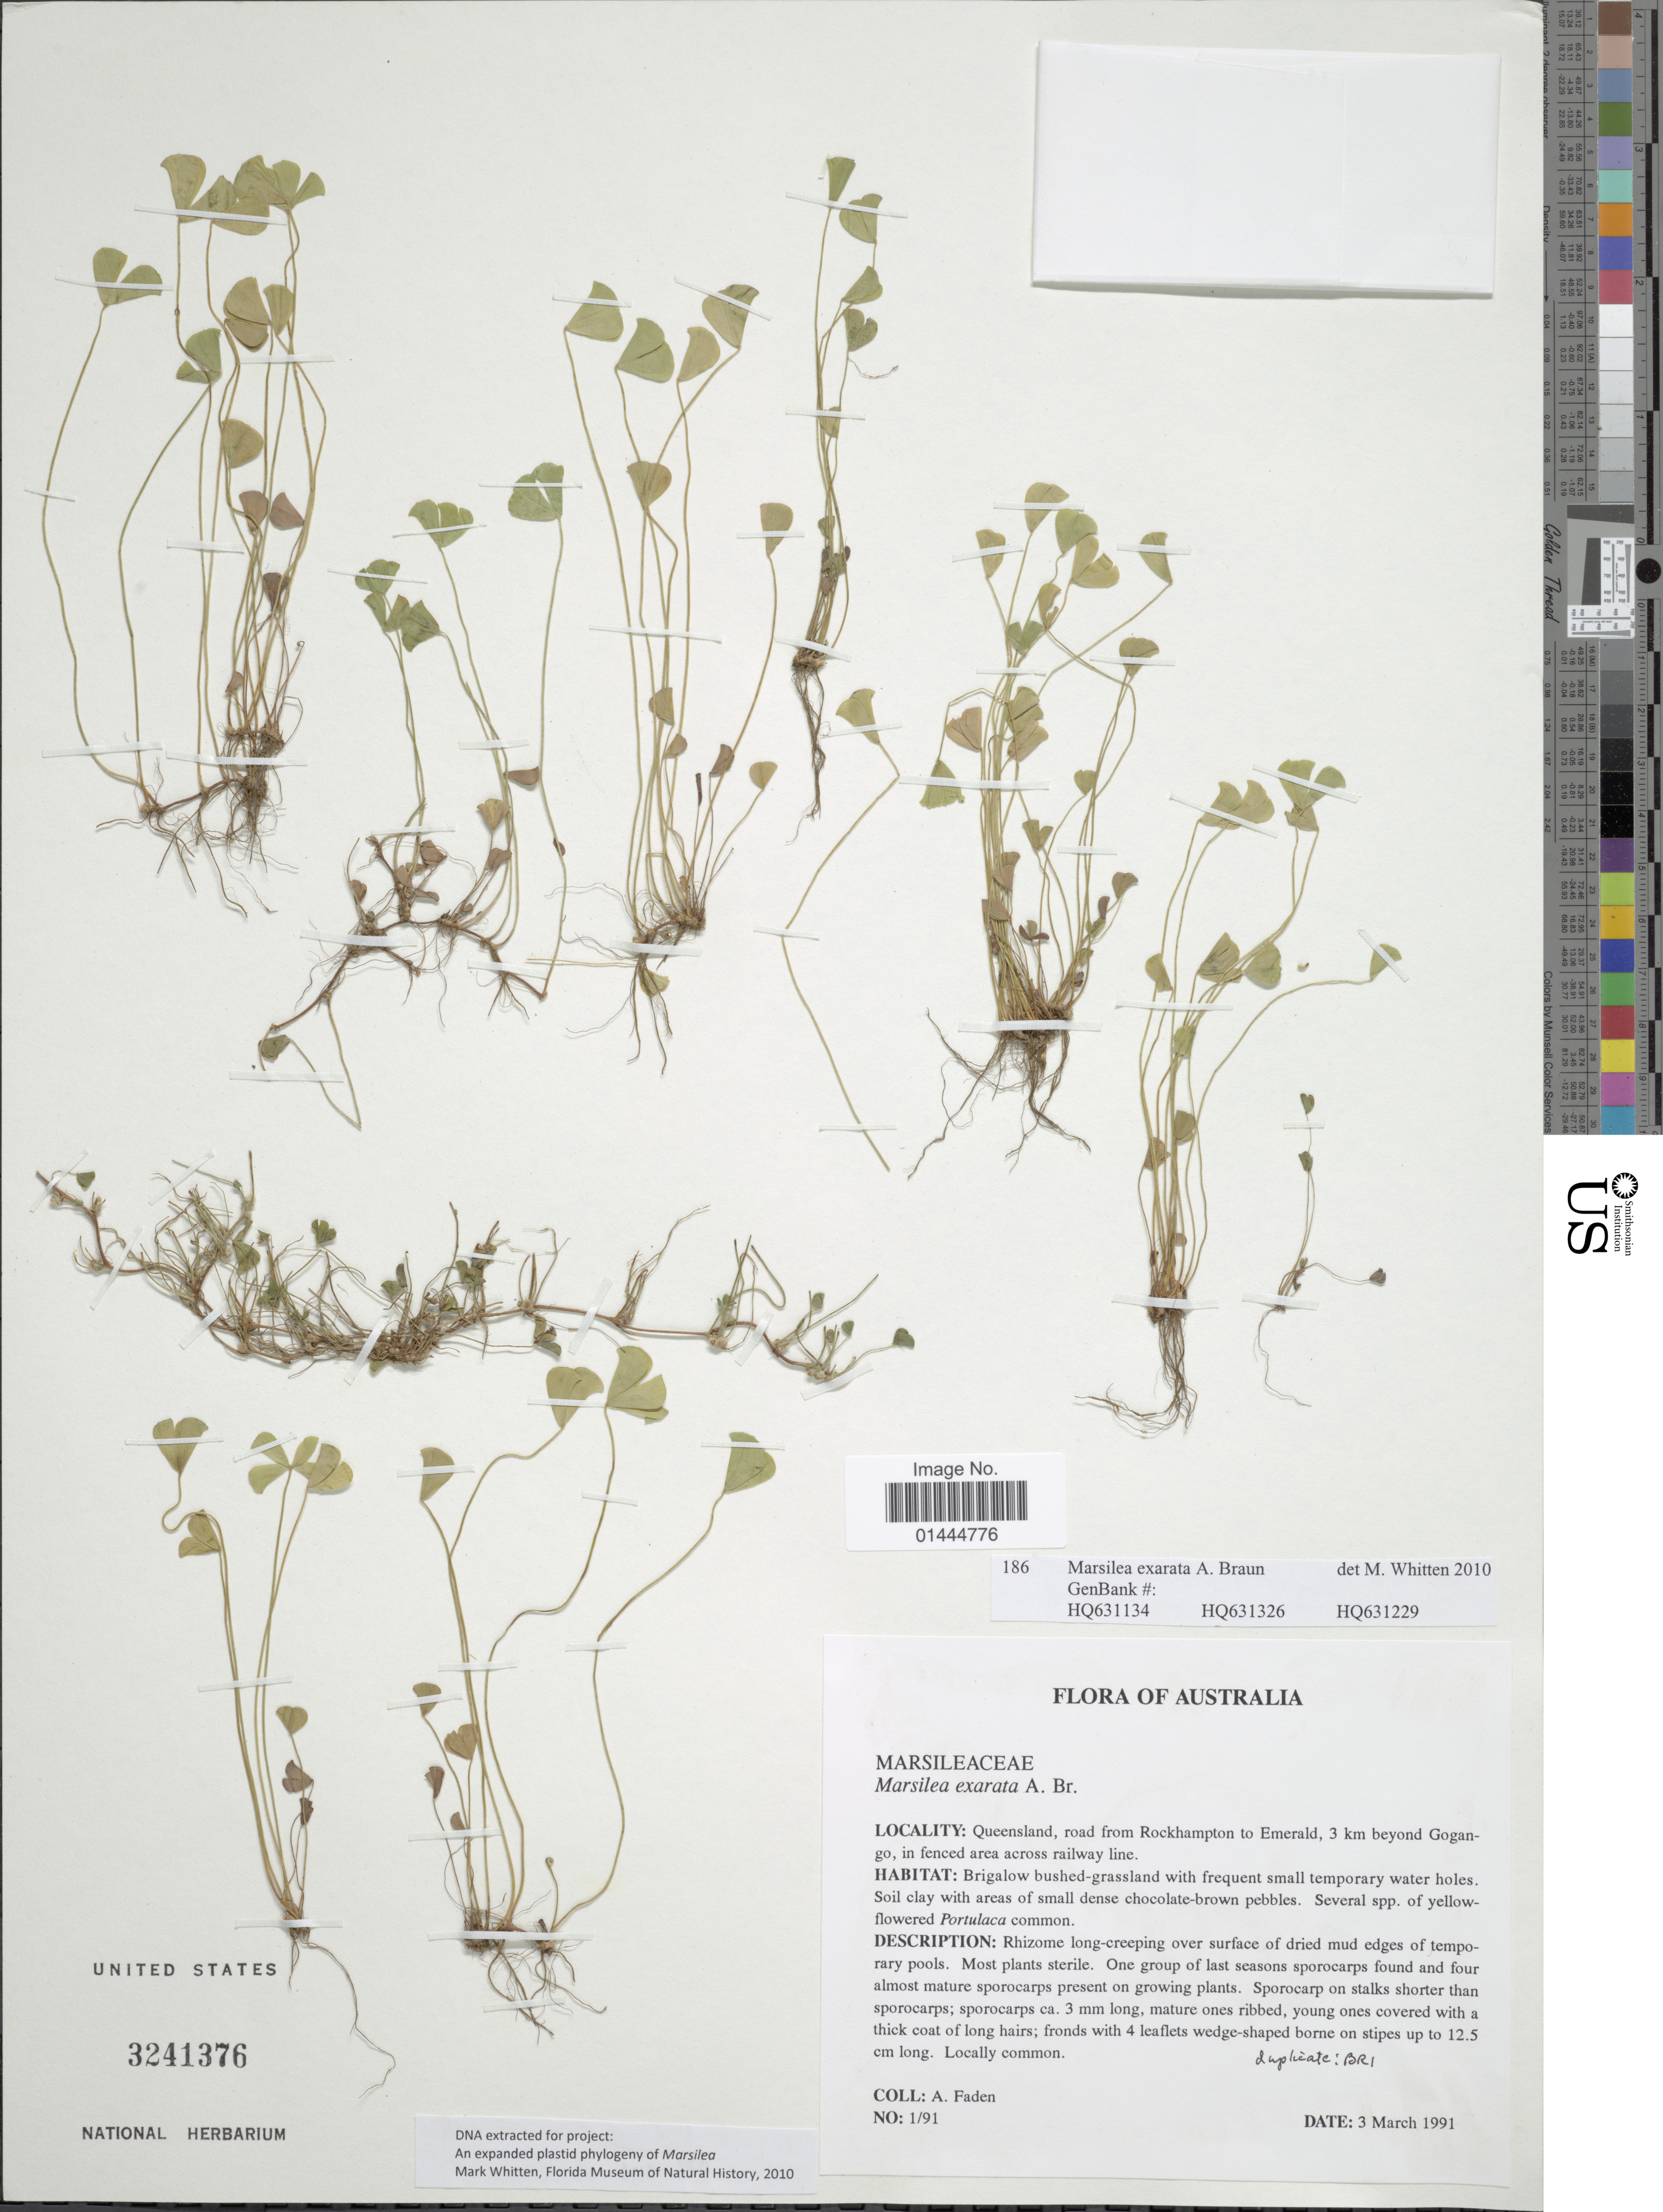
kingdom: Plantae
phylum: Tracheophyta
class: Polypodiopsida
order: Salviniales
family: Marsileaceae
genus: Marsilea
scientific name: Marsilea exarata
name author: A. Braun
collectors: A. J. Faden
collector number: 1/91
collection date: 1991-03-03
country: Australia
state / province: Queensland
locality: Road from Rockhampton to Emerald, 3 km beyond Gogango, in fenced area across railway line.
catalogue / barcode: US 3241376